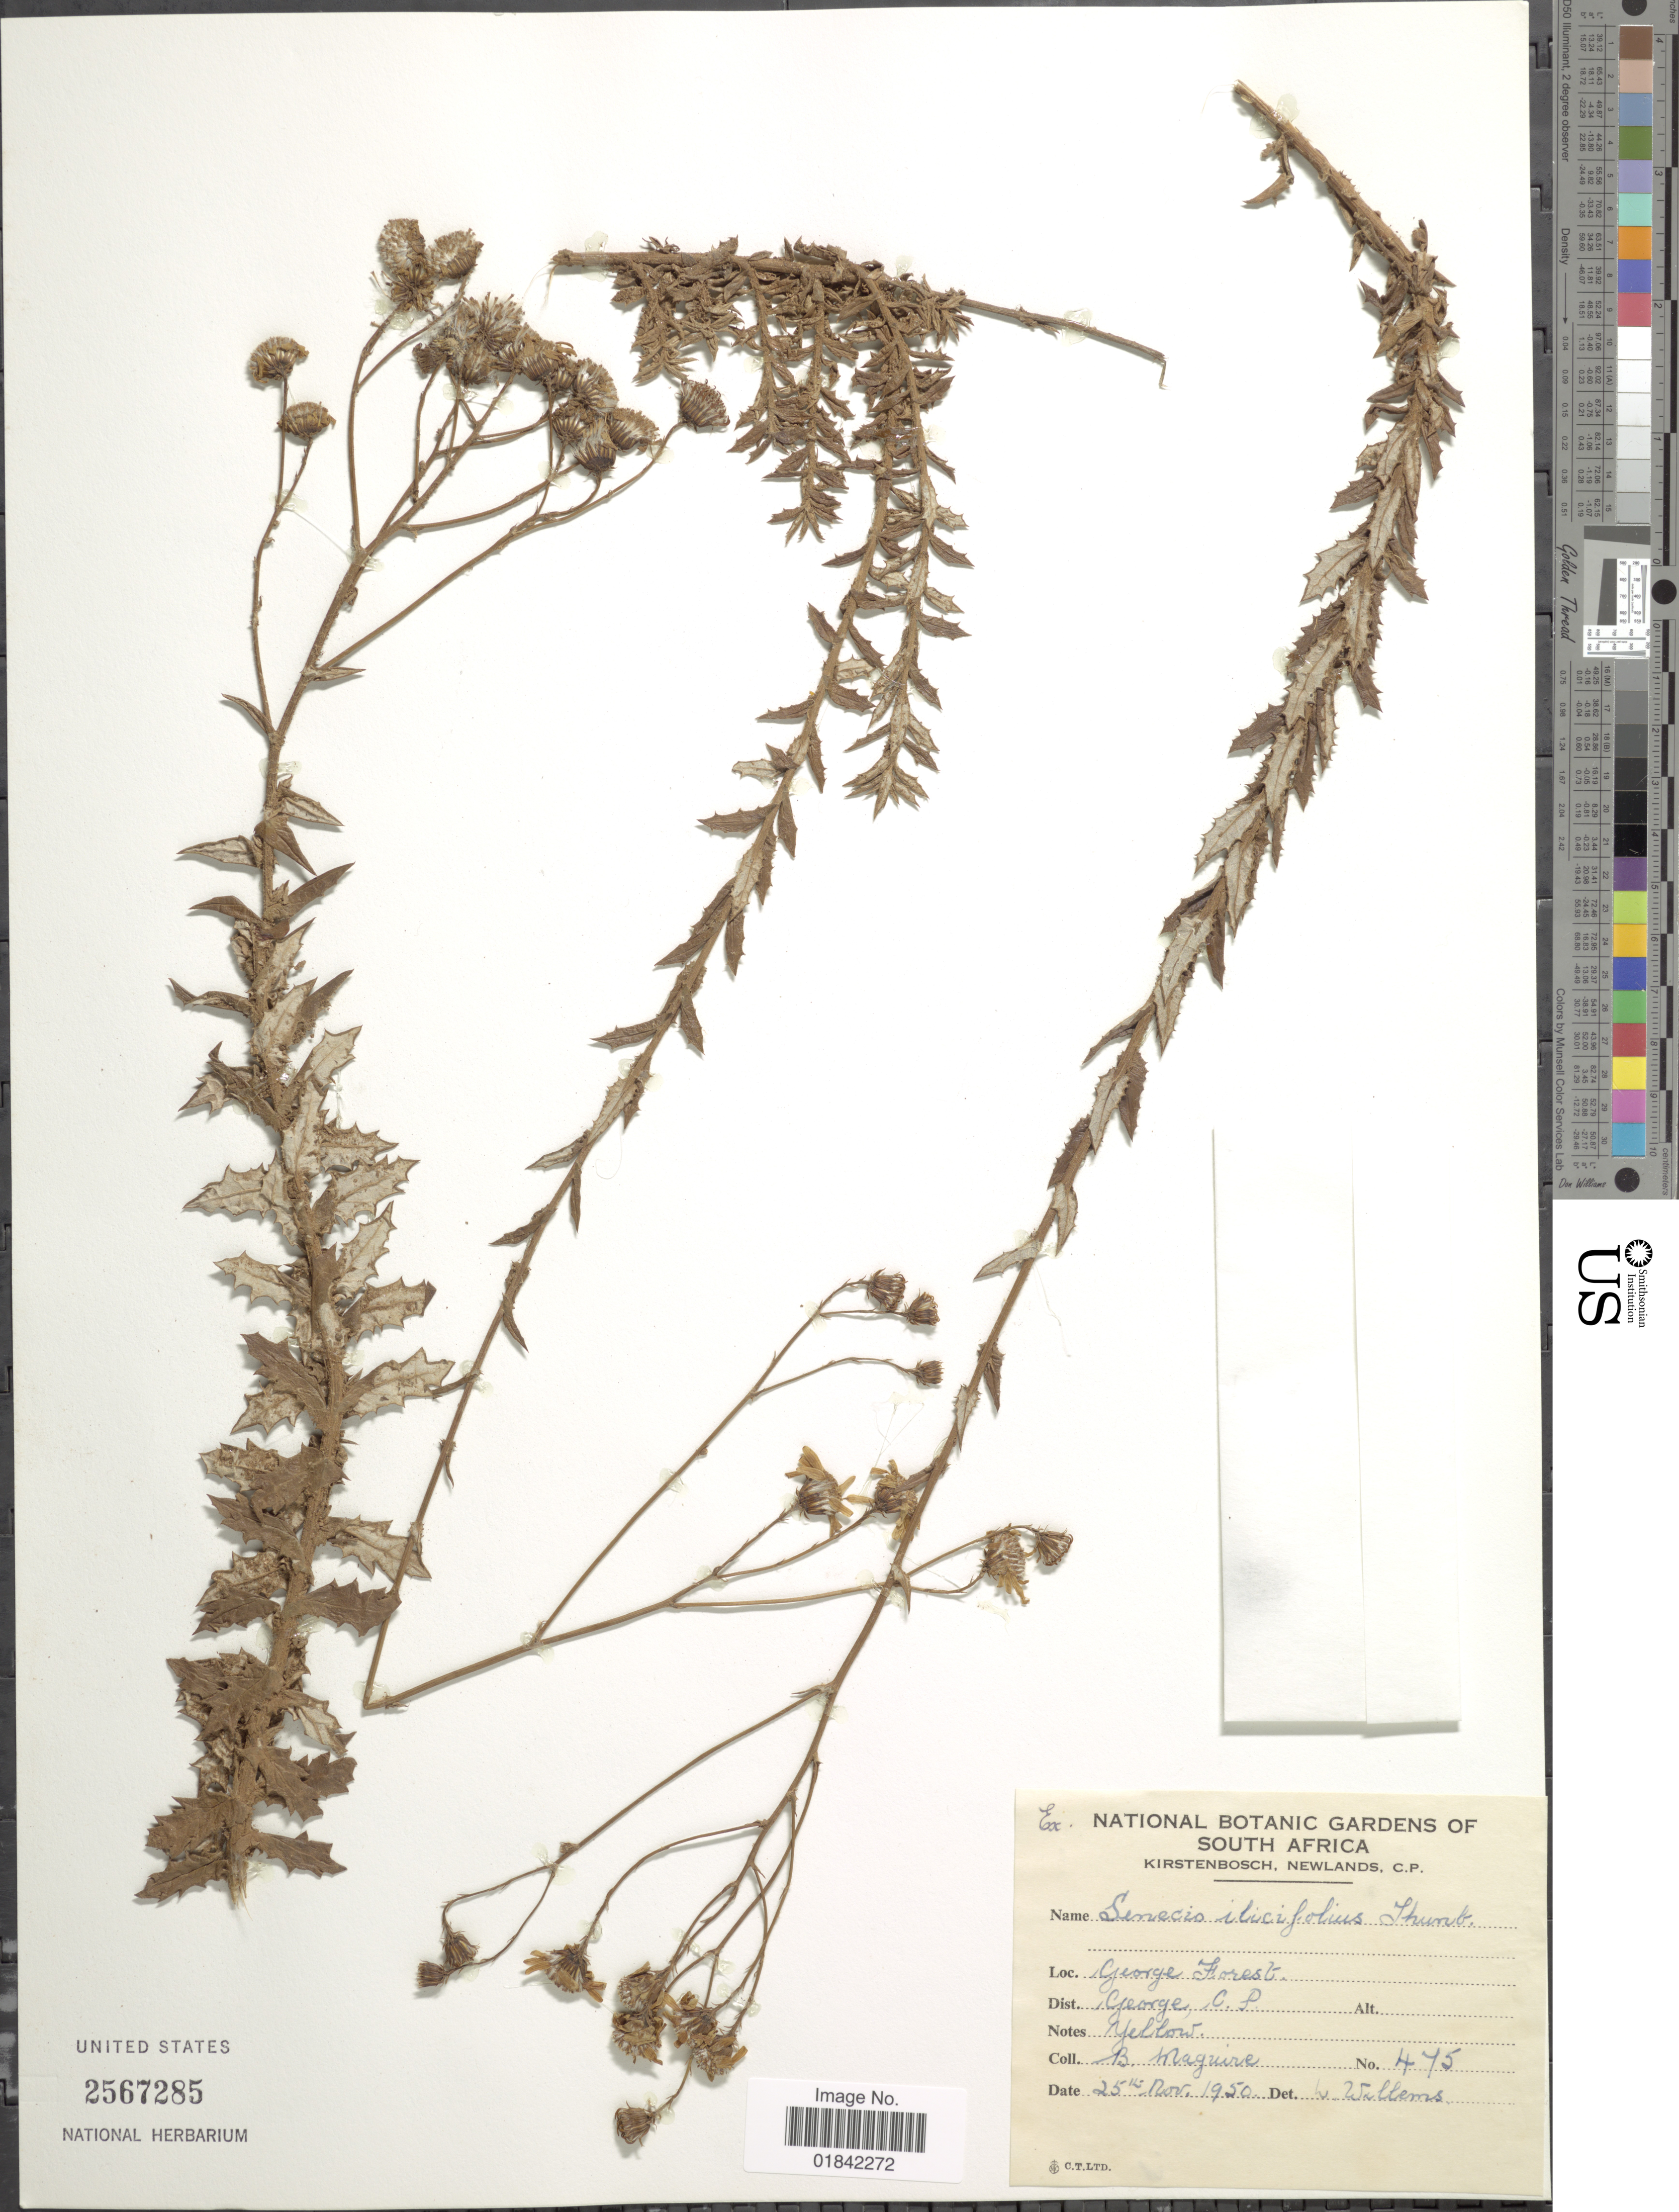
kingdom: Plantae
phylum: Tracheophyta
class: Magnoliopsida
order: Asterales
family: Asteraceae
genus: Senecio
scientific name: Senecio ilicifolius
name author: Thunb.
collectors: B. Maguire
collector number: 475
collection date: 1950-11-25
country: South Africa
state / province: Western Cape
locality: George Forest, George, C. P.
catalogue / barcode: US 2567285